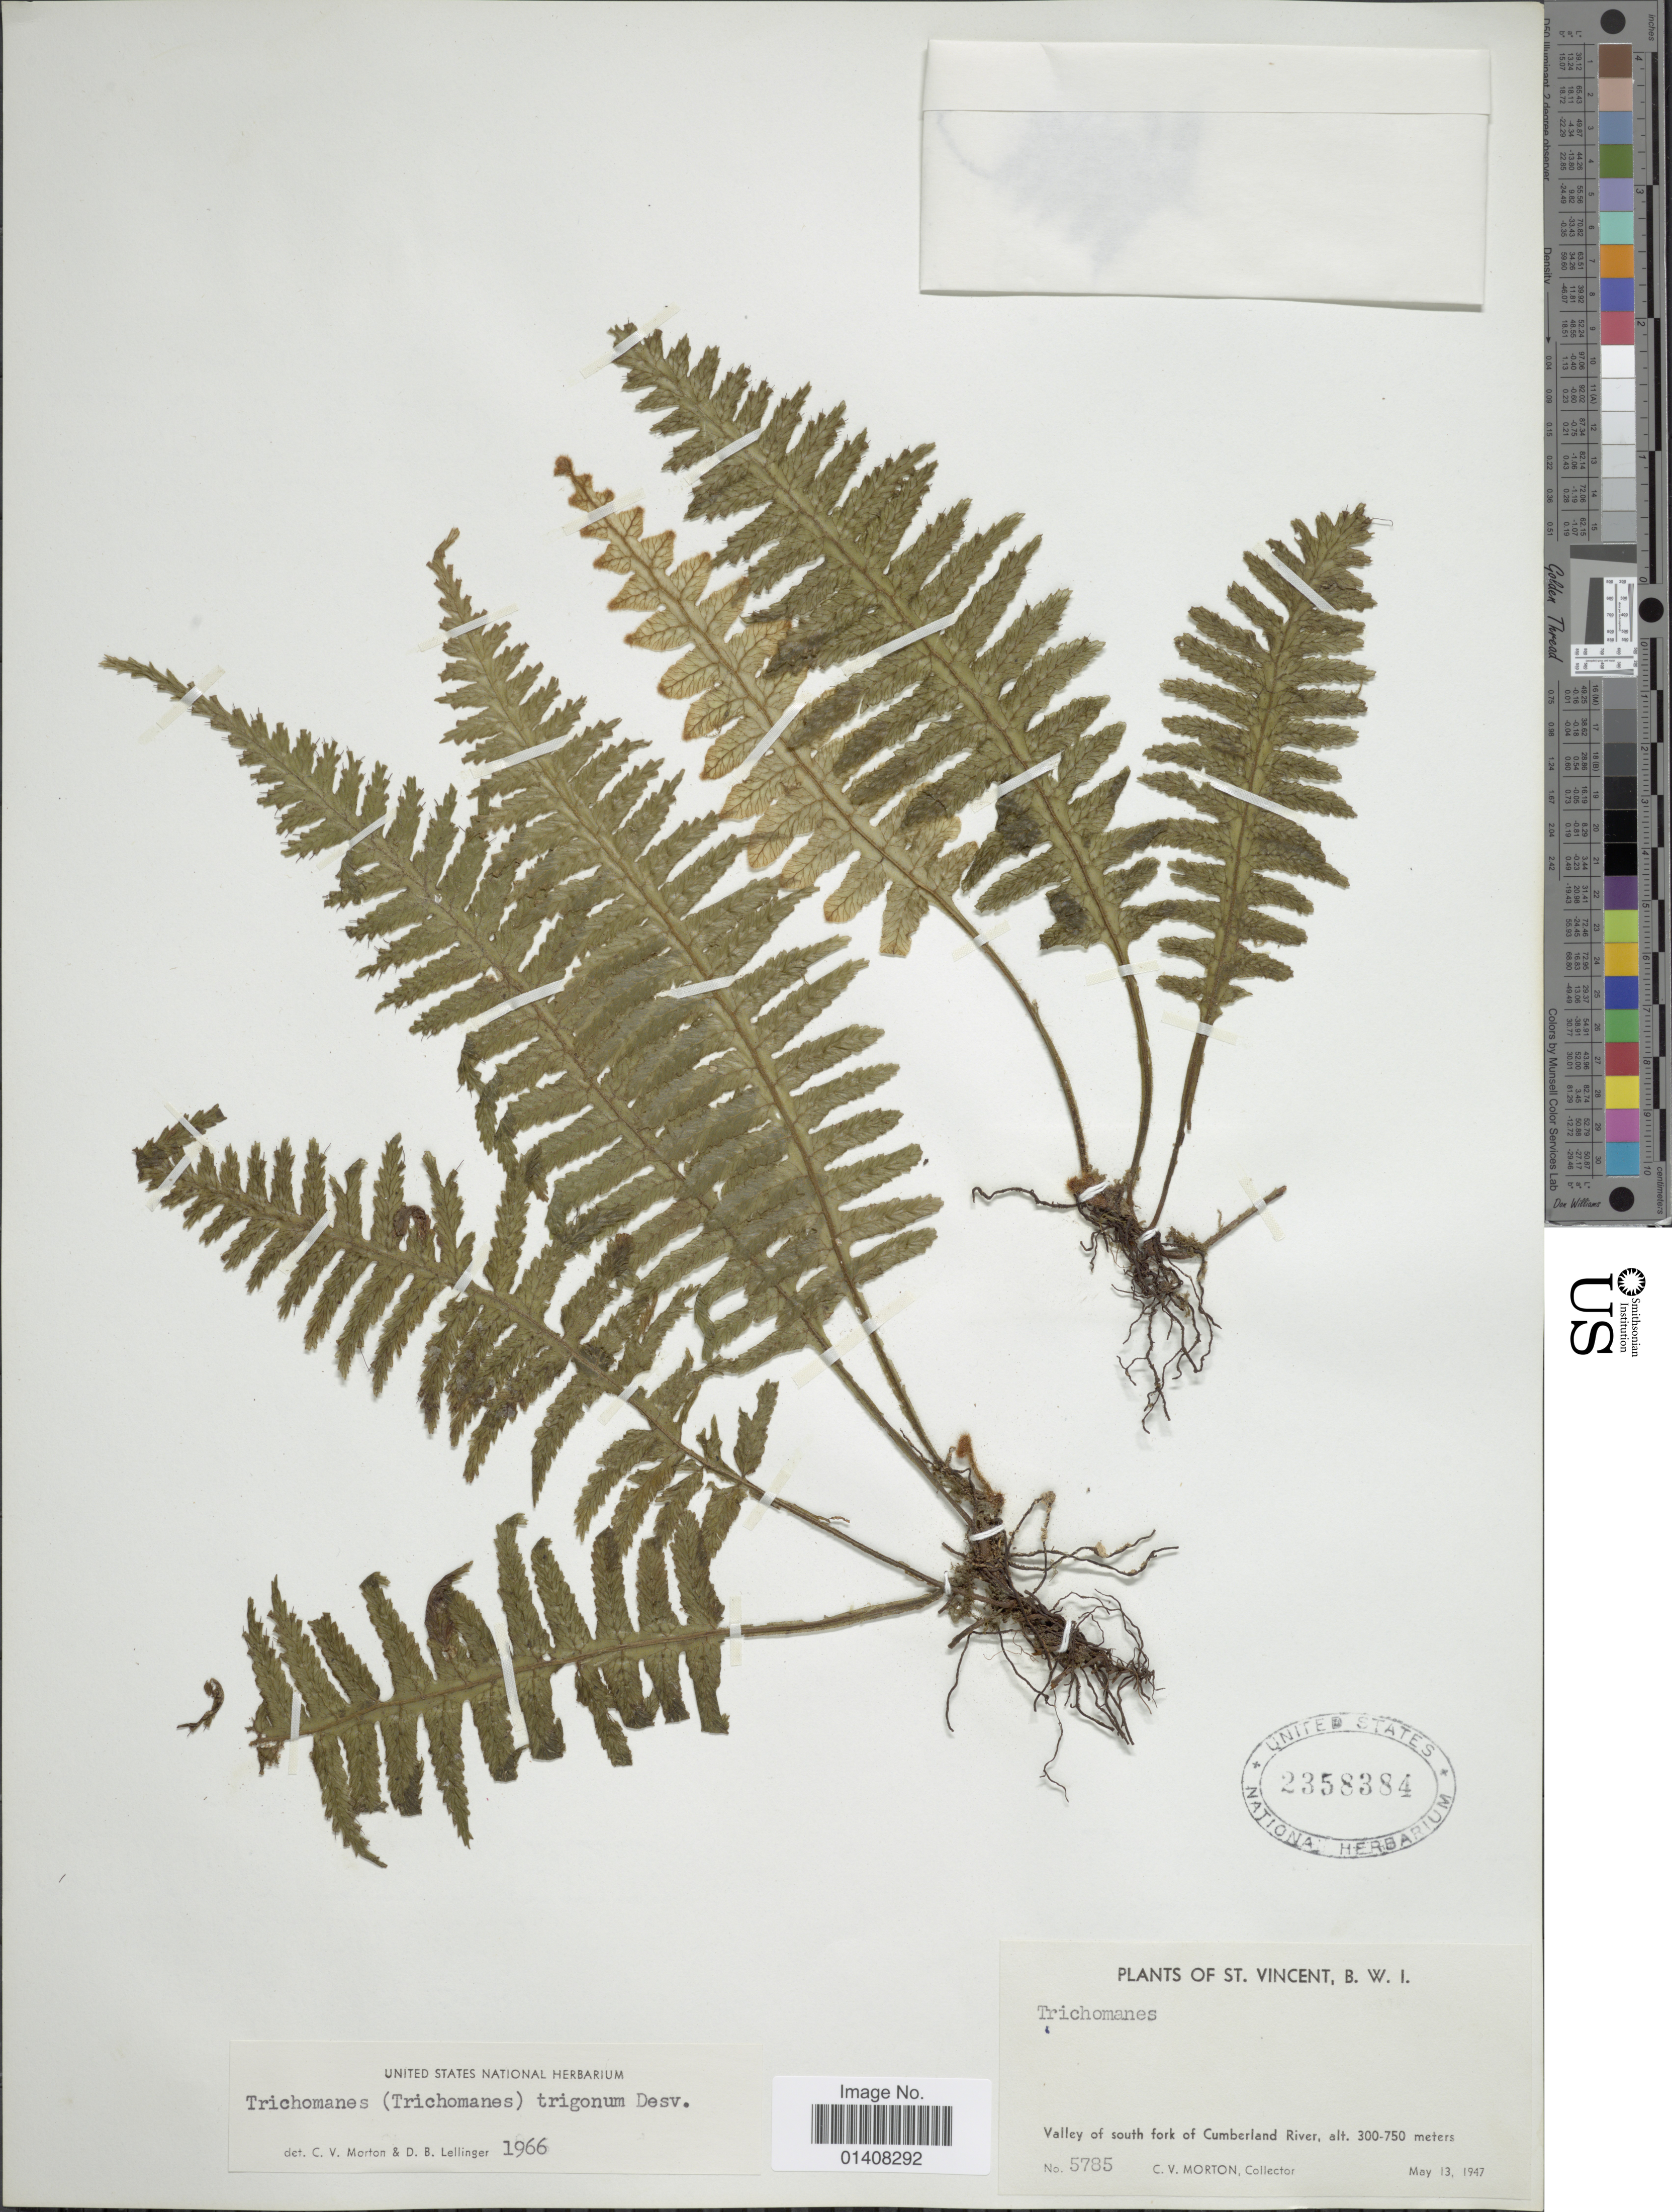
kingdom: Plantae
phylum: Tracheophyta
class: Polypodiopsida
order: Hymenophyllales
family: Hymenophyllaceae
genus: Trichomanes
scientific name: Trichomanes trigonum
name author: Desv.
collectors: C. V. Morton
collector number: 5785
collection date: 1947-05-13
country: St. Vincent - Grenadines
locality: St. Vincent, B.W.I., valley of south fork of Cumberland River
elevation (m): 300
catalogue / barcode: US 2358384